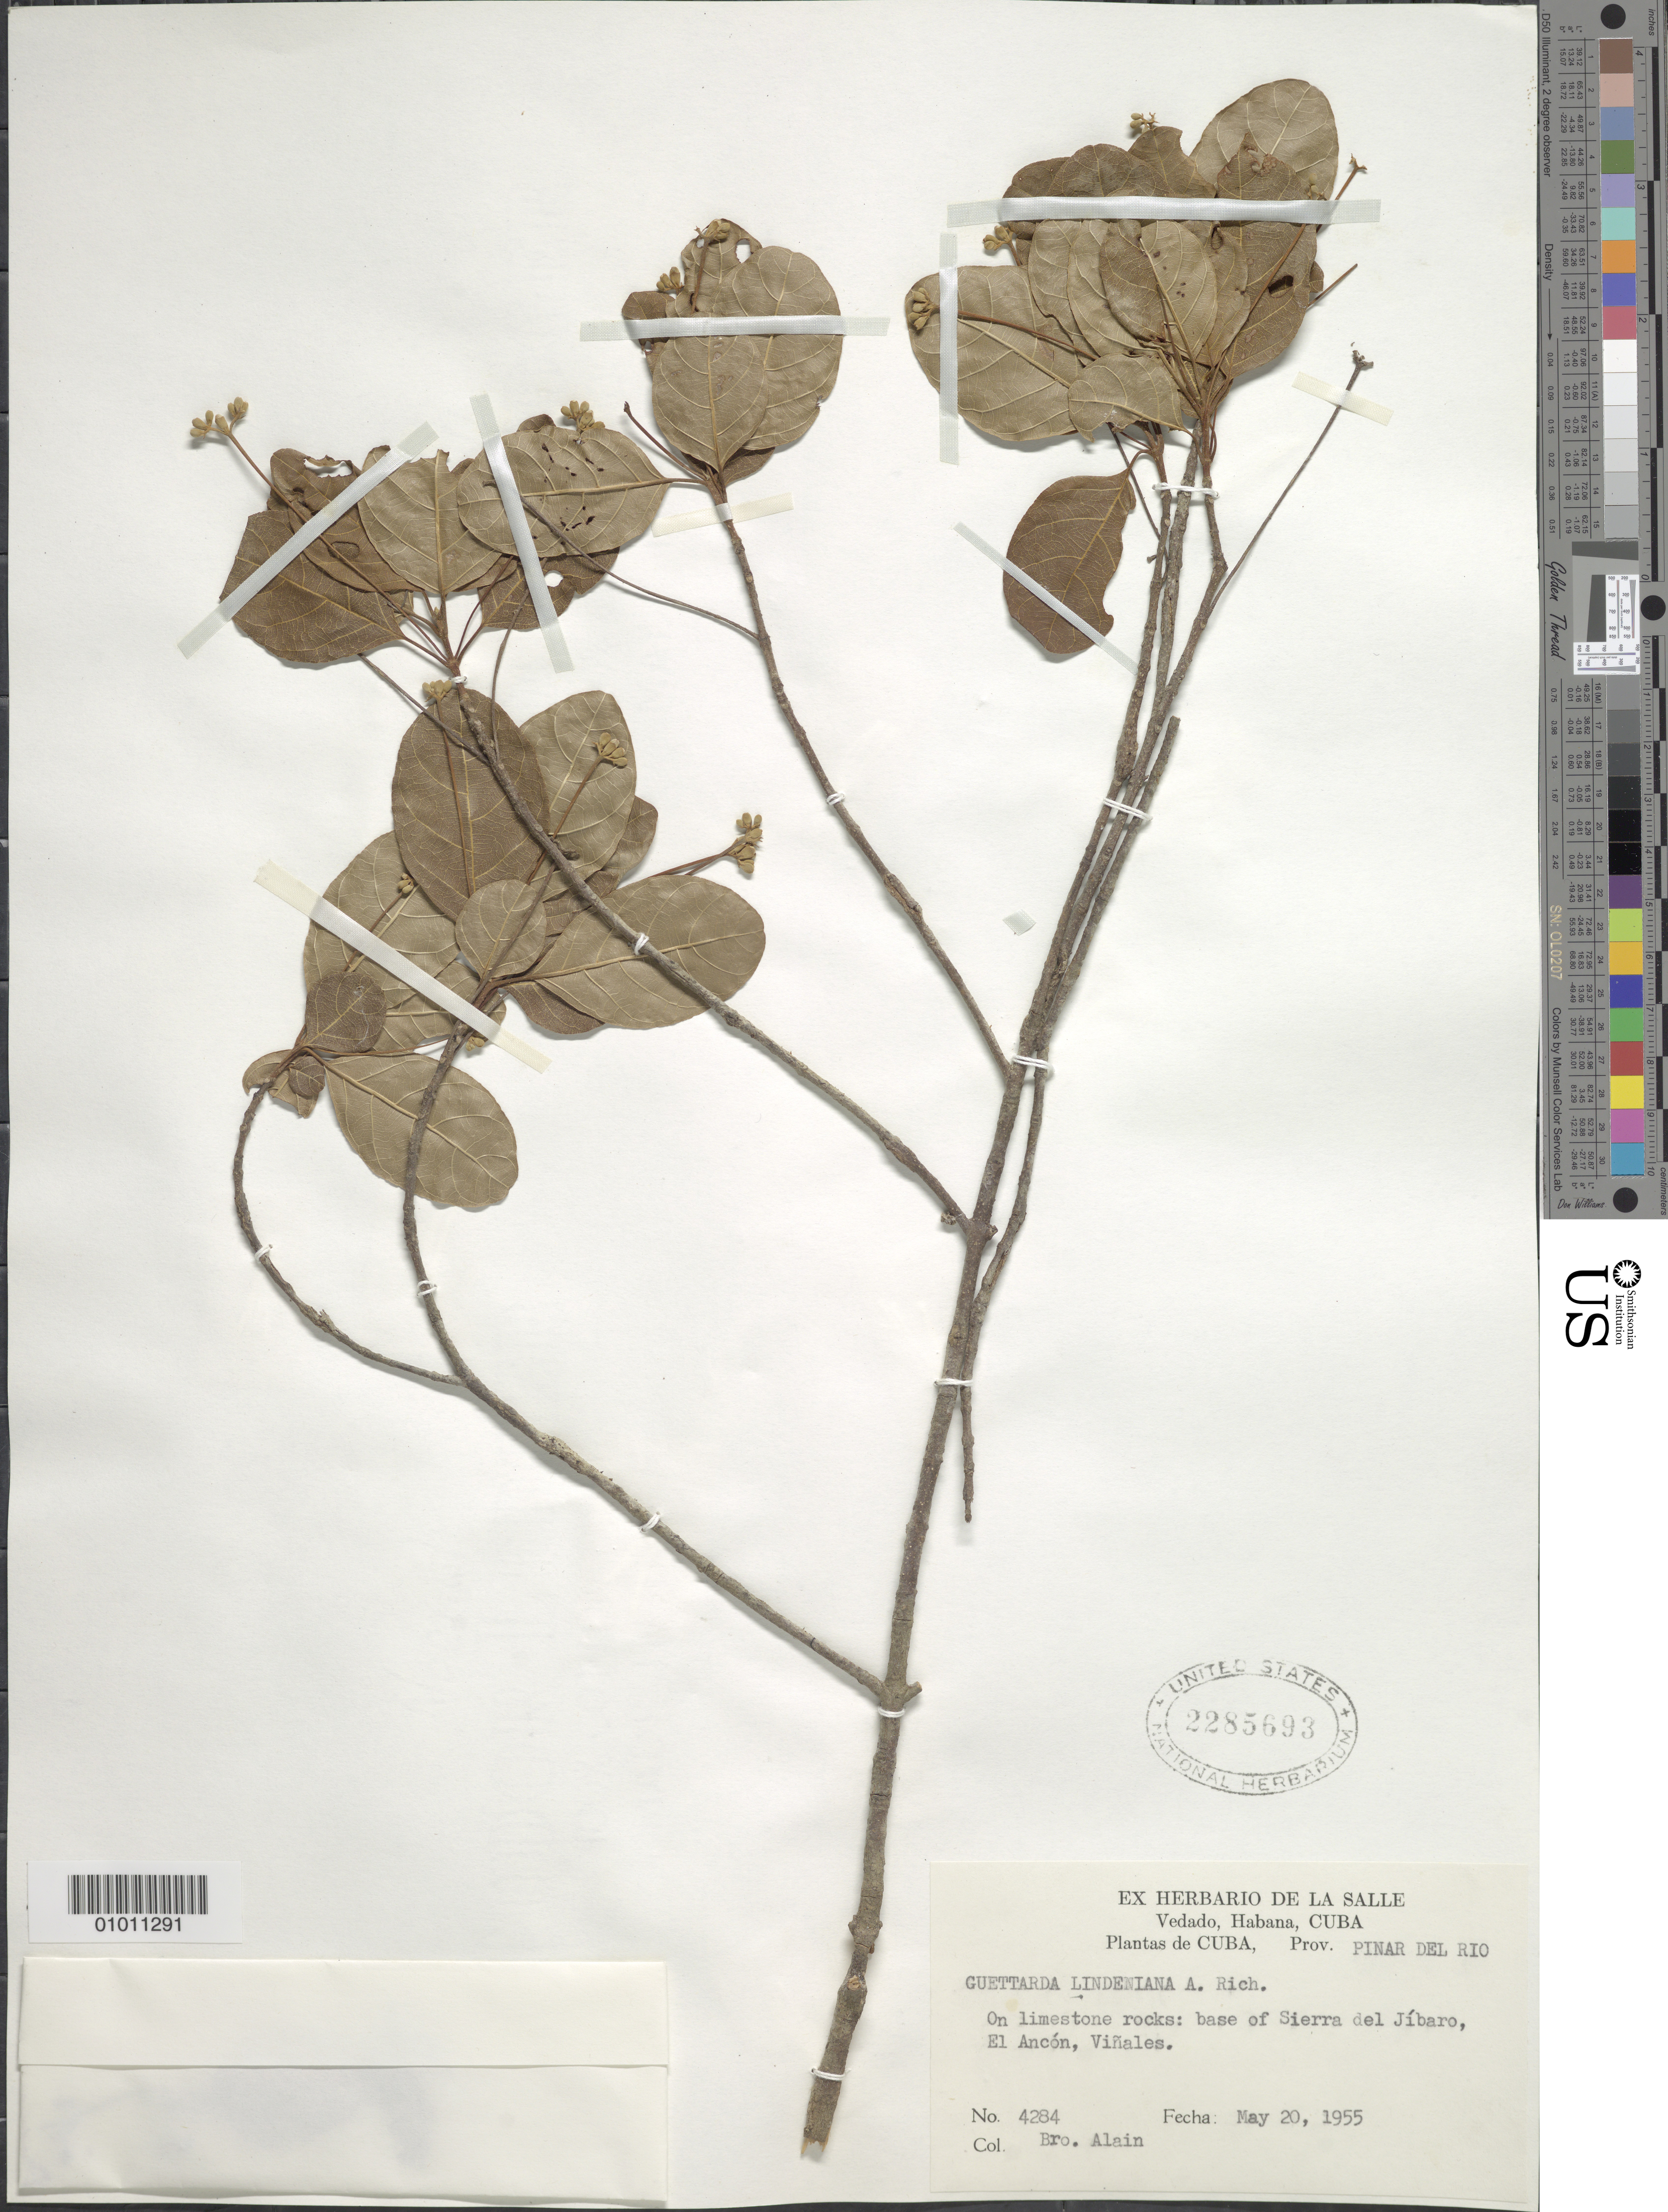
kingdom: Plantae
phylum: Tracheophyta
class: Magnoliopsida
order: Gentianales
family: Rubiaceae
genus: Guettarda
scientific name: Guettarda lindeniana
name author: A. Rich.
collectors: A. H. Liogier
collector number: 4284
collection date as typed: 20 May 1955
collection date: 1955-05-20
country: Cuba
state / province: Pinar del Rio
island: Cuba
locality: Base of Sierra del Jíbaro, El Ancón, Viñales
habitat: On limestone rocks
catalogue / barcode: US 2285693